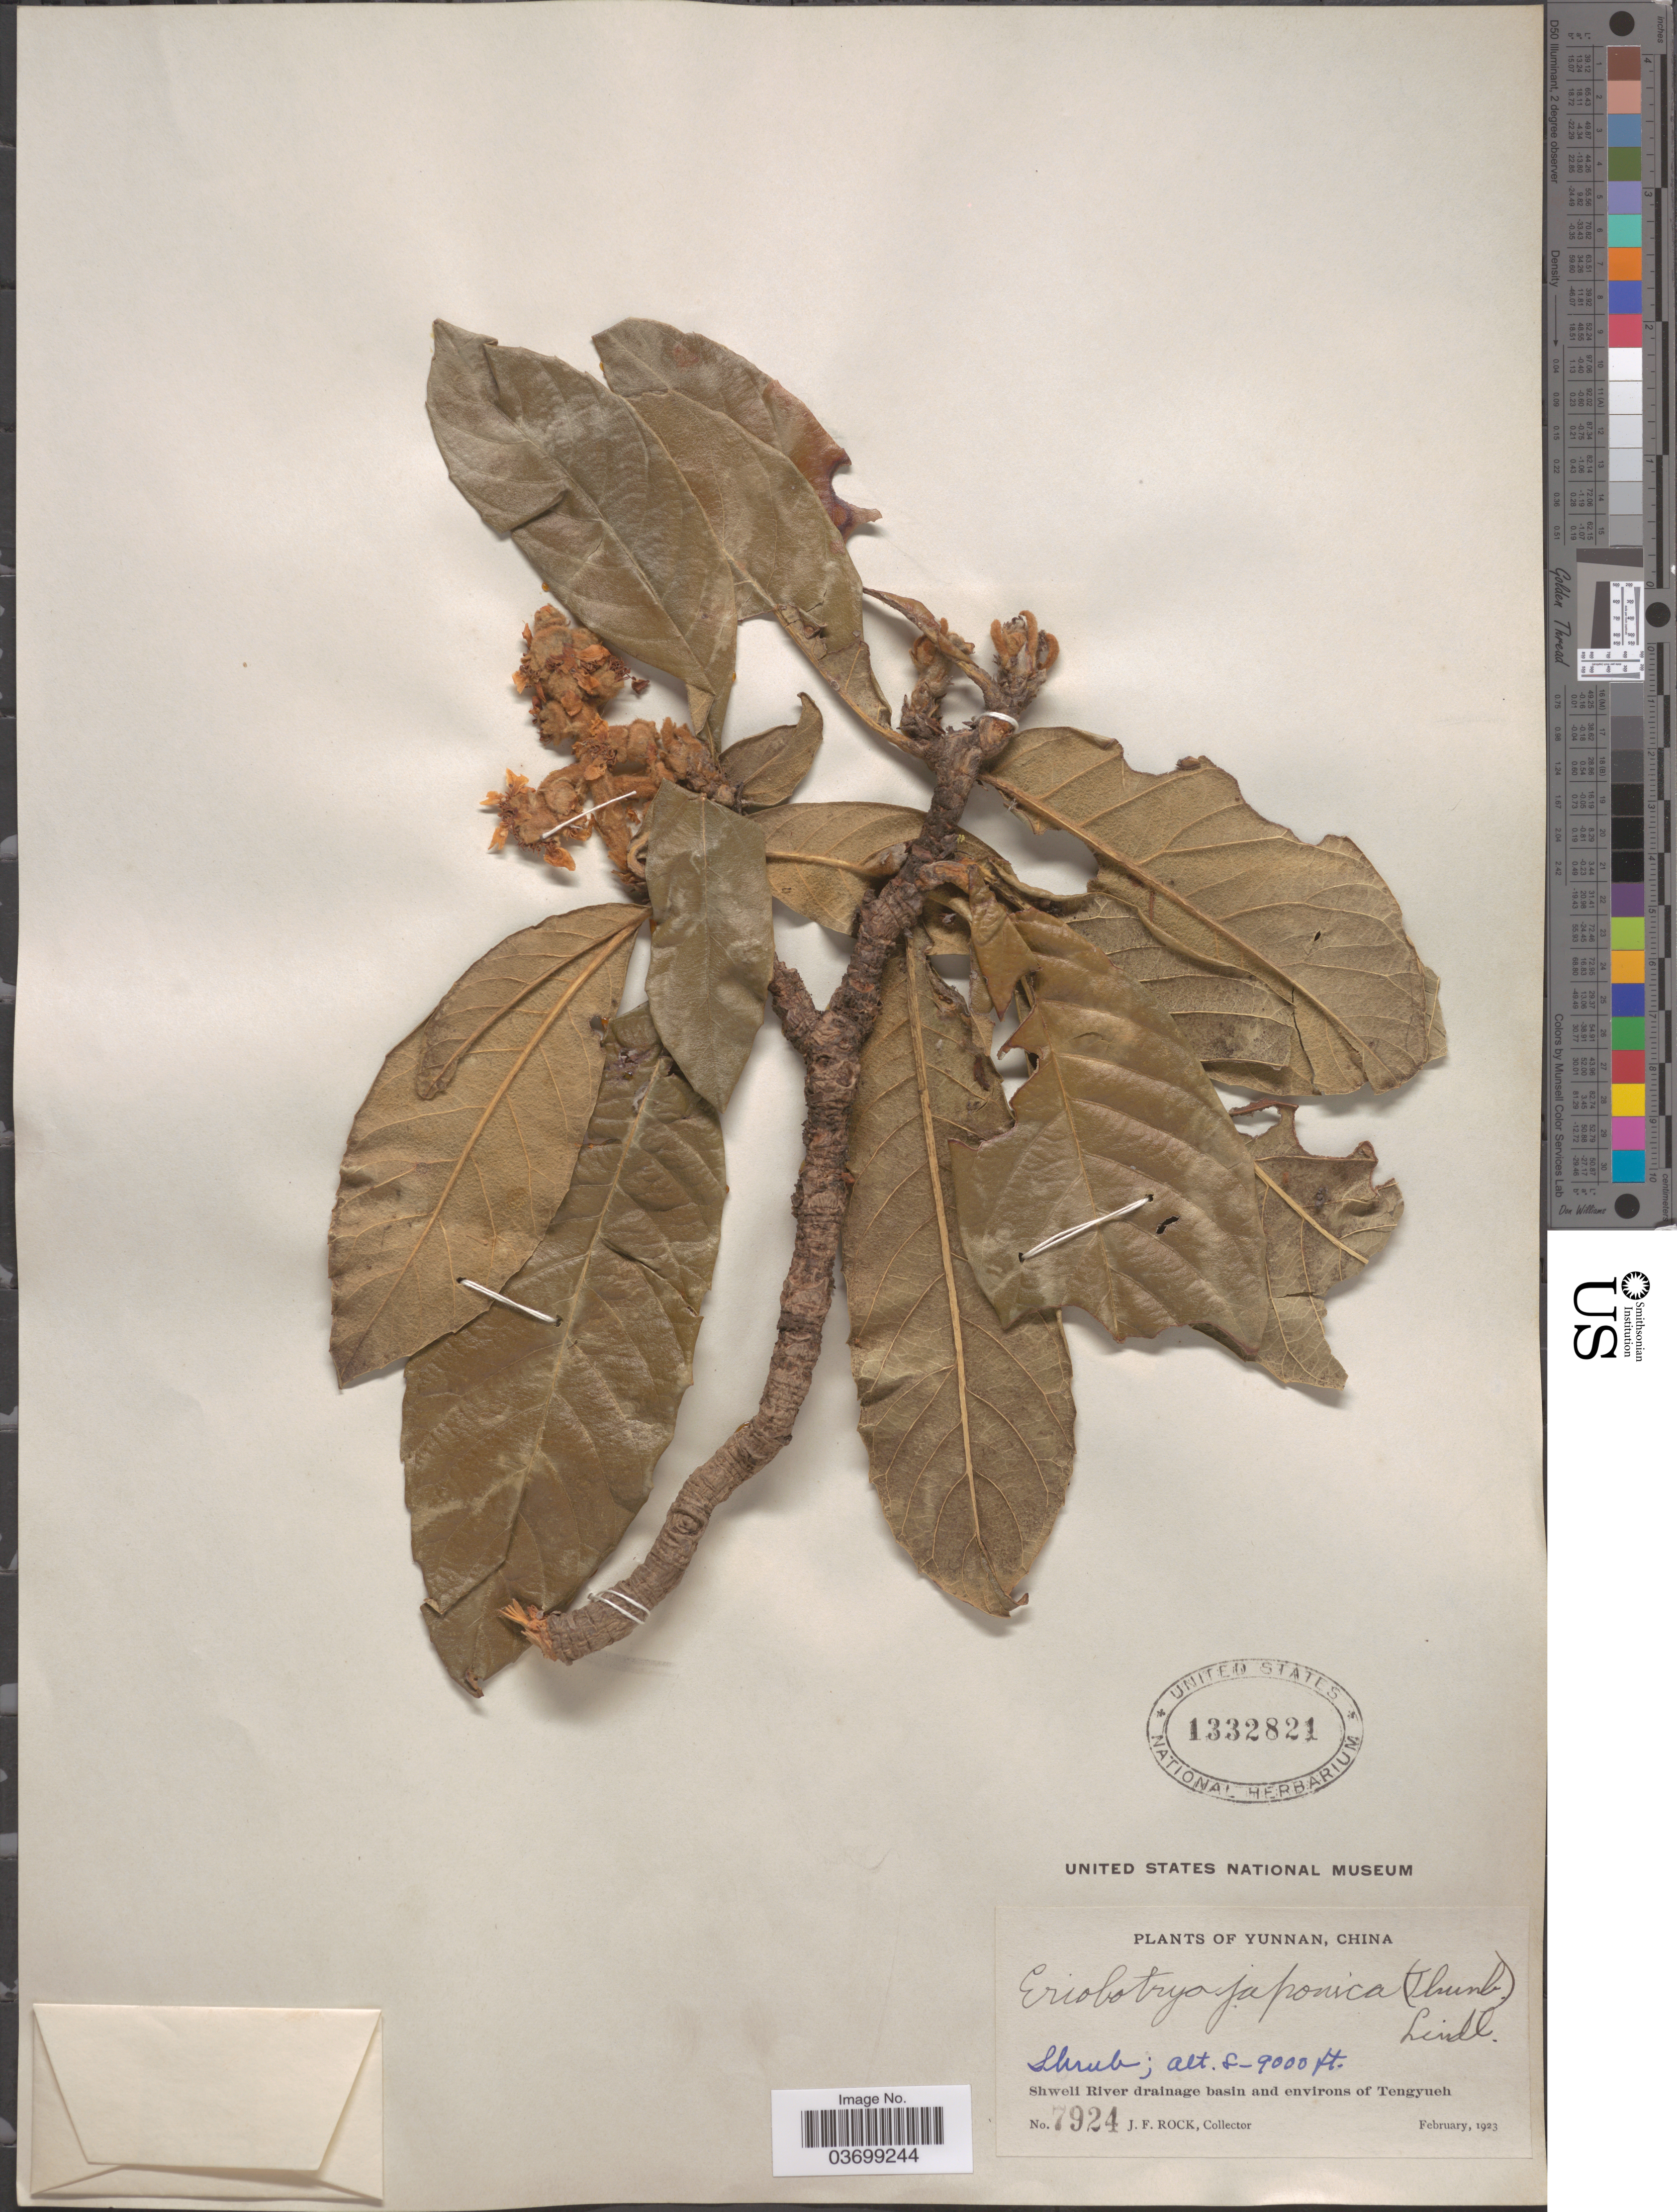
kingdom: Plantae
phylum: Tracheophyta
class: Magnoliopsida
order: Rosales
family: Rosaceae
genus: Rhaphiolepis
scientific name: Rhaphiolepis bibas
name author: (Lour.) Galasso & Banfi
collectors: J. Rock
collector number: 7924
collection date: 1923-02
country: China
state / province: Yunnan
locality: Shweli River drainage basin and environs of Tengyueh.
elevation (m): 2438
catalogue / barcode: US 1332821